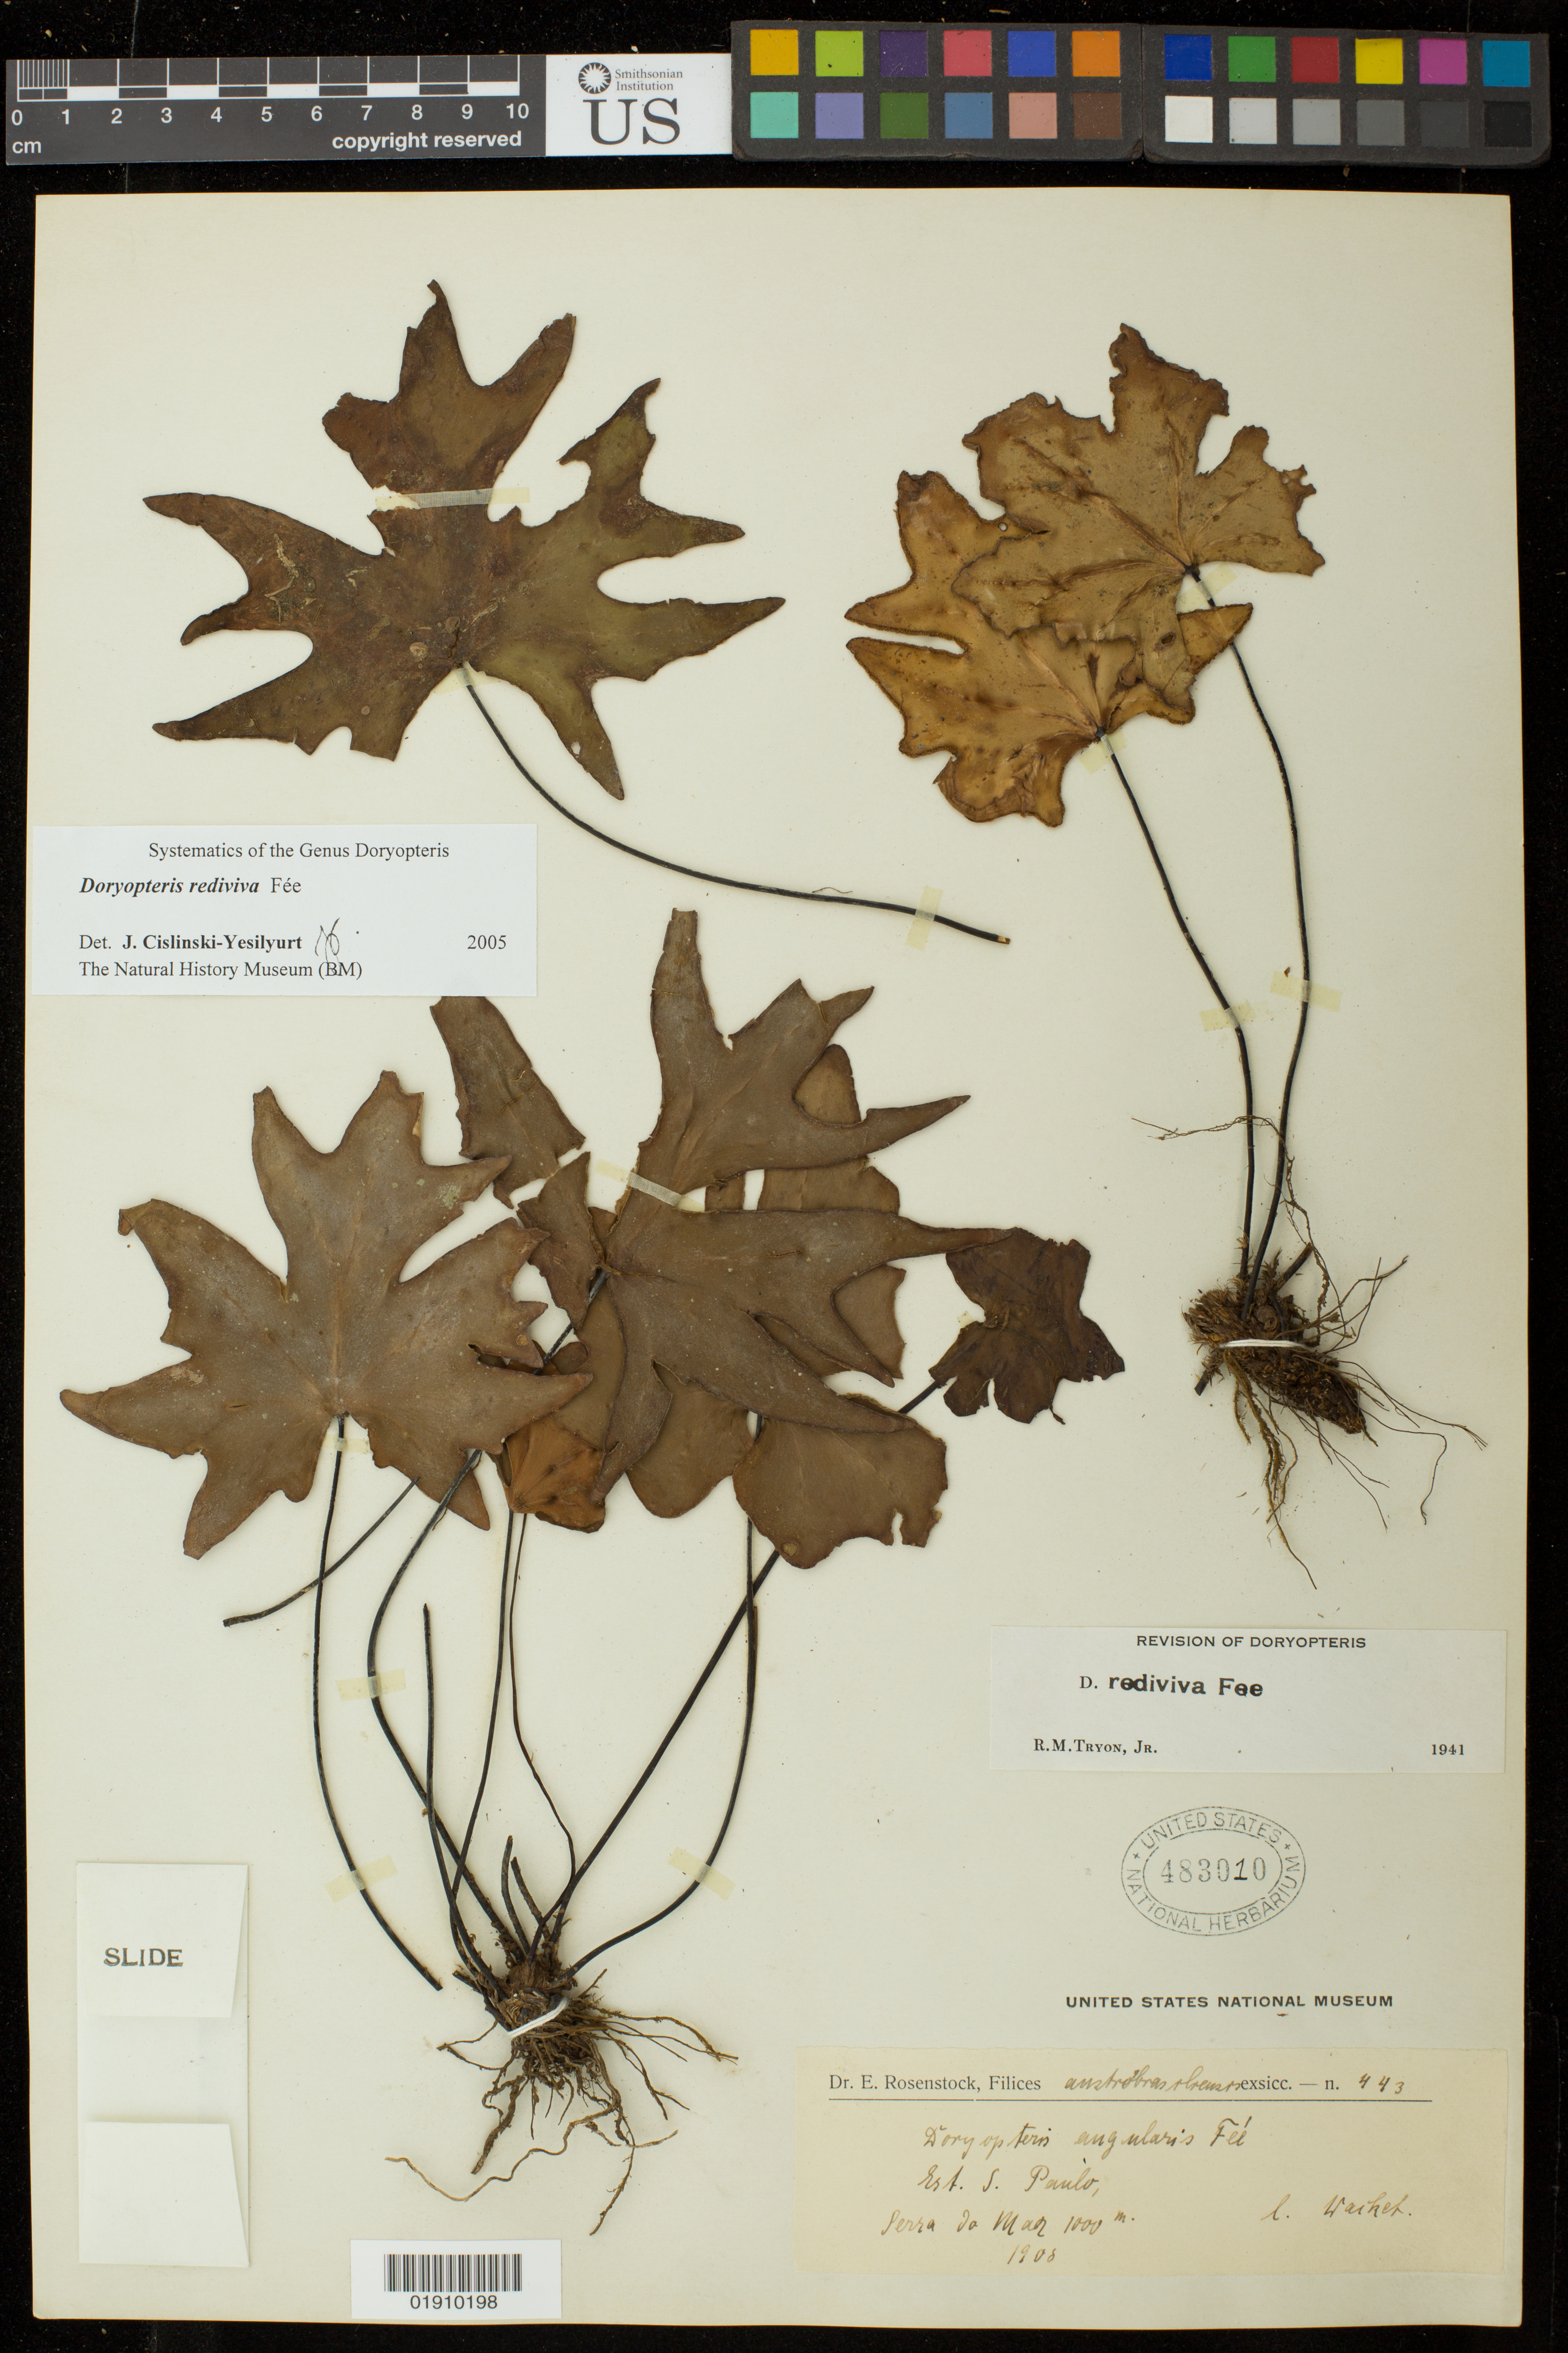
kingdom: Plantae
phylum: Tracheophyta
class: Polypodiopsida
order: Polypodiales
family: Pteridaceae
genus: Doryopteris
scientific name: Doryopteris rediviva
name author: Fée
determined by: Cislinski-Yesilyurt, J.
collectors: E. Rosenstock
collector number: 443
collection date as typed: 1908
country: Peru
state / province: Arequipa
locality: Paulo, Perra do Mar 100 m (?).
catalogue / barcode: US 483010